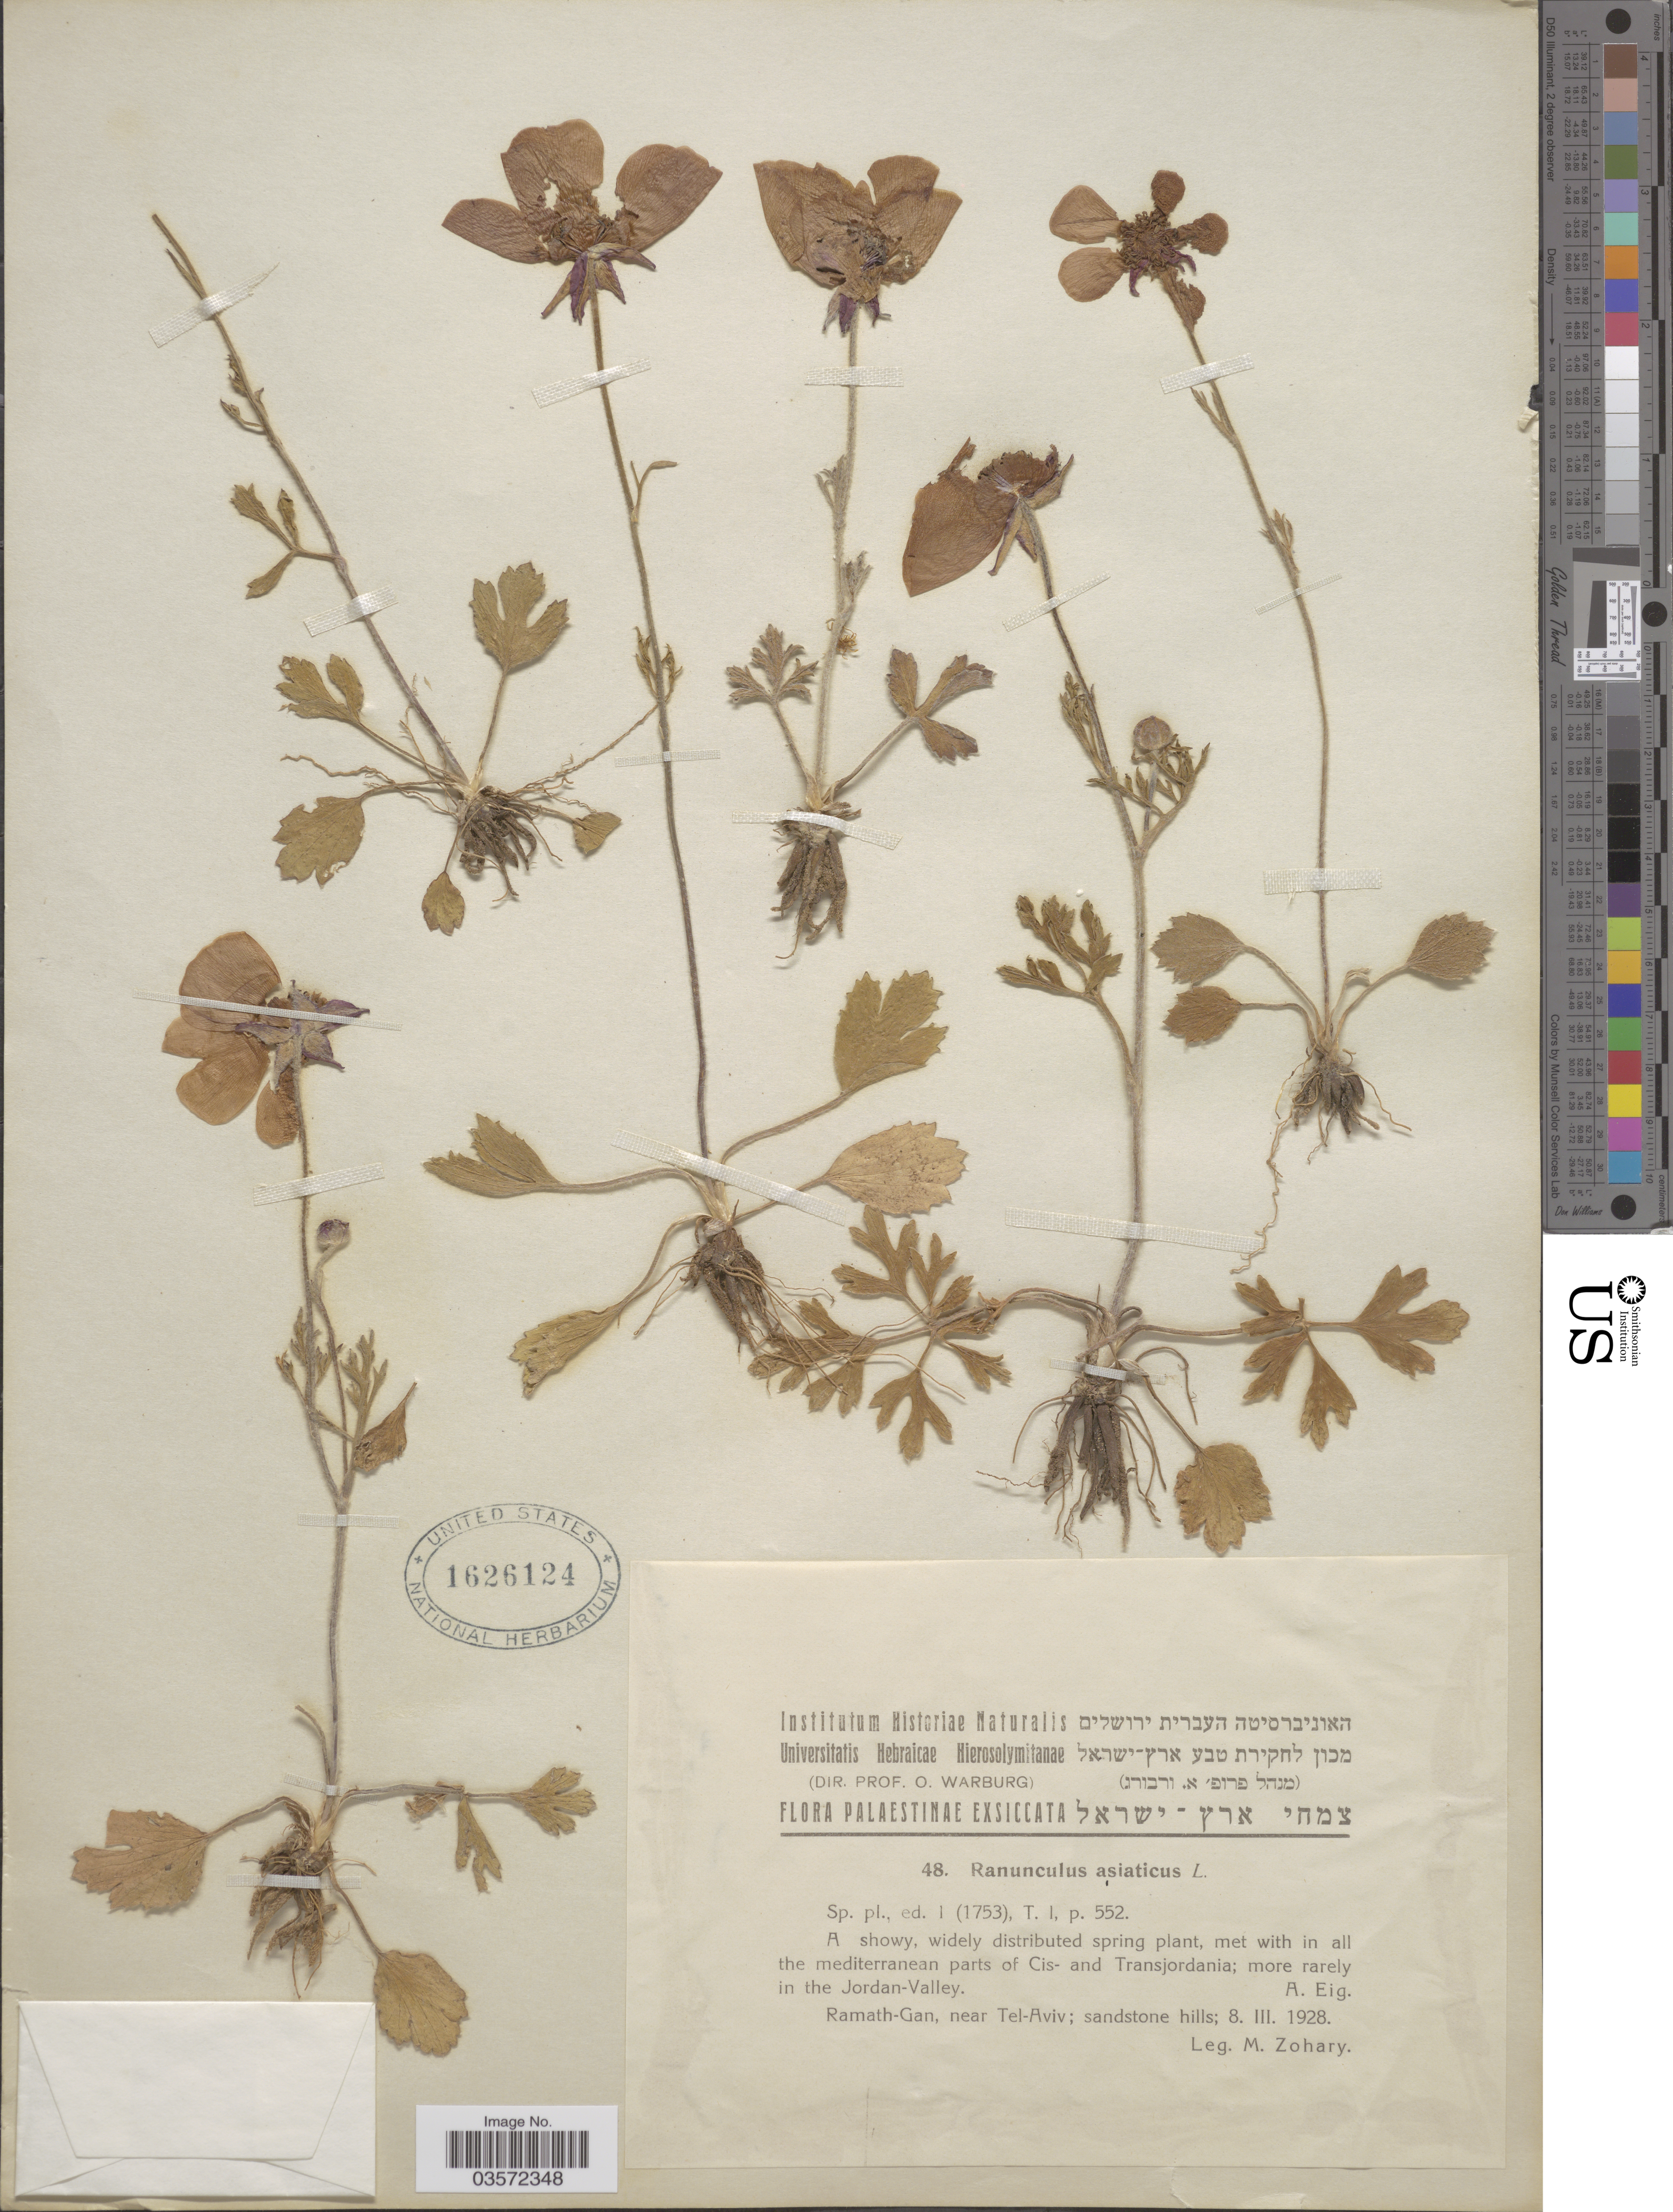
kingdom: Plantae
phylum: Tracheophyta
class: Magnoliopsida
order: Ranunculales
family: Ranunculaceae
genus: Ranunculus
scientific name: Ranunculus asiaticus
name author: L.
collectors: M. Zohary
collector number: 48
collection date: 1928-03-08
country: Israel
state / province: Tel Aviv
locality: Palaestinae. Ramath-Gan, near Tel-Aviv.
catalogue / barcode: US 1626124